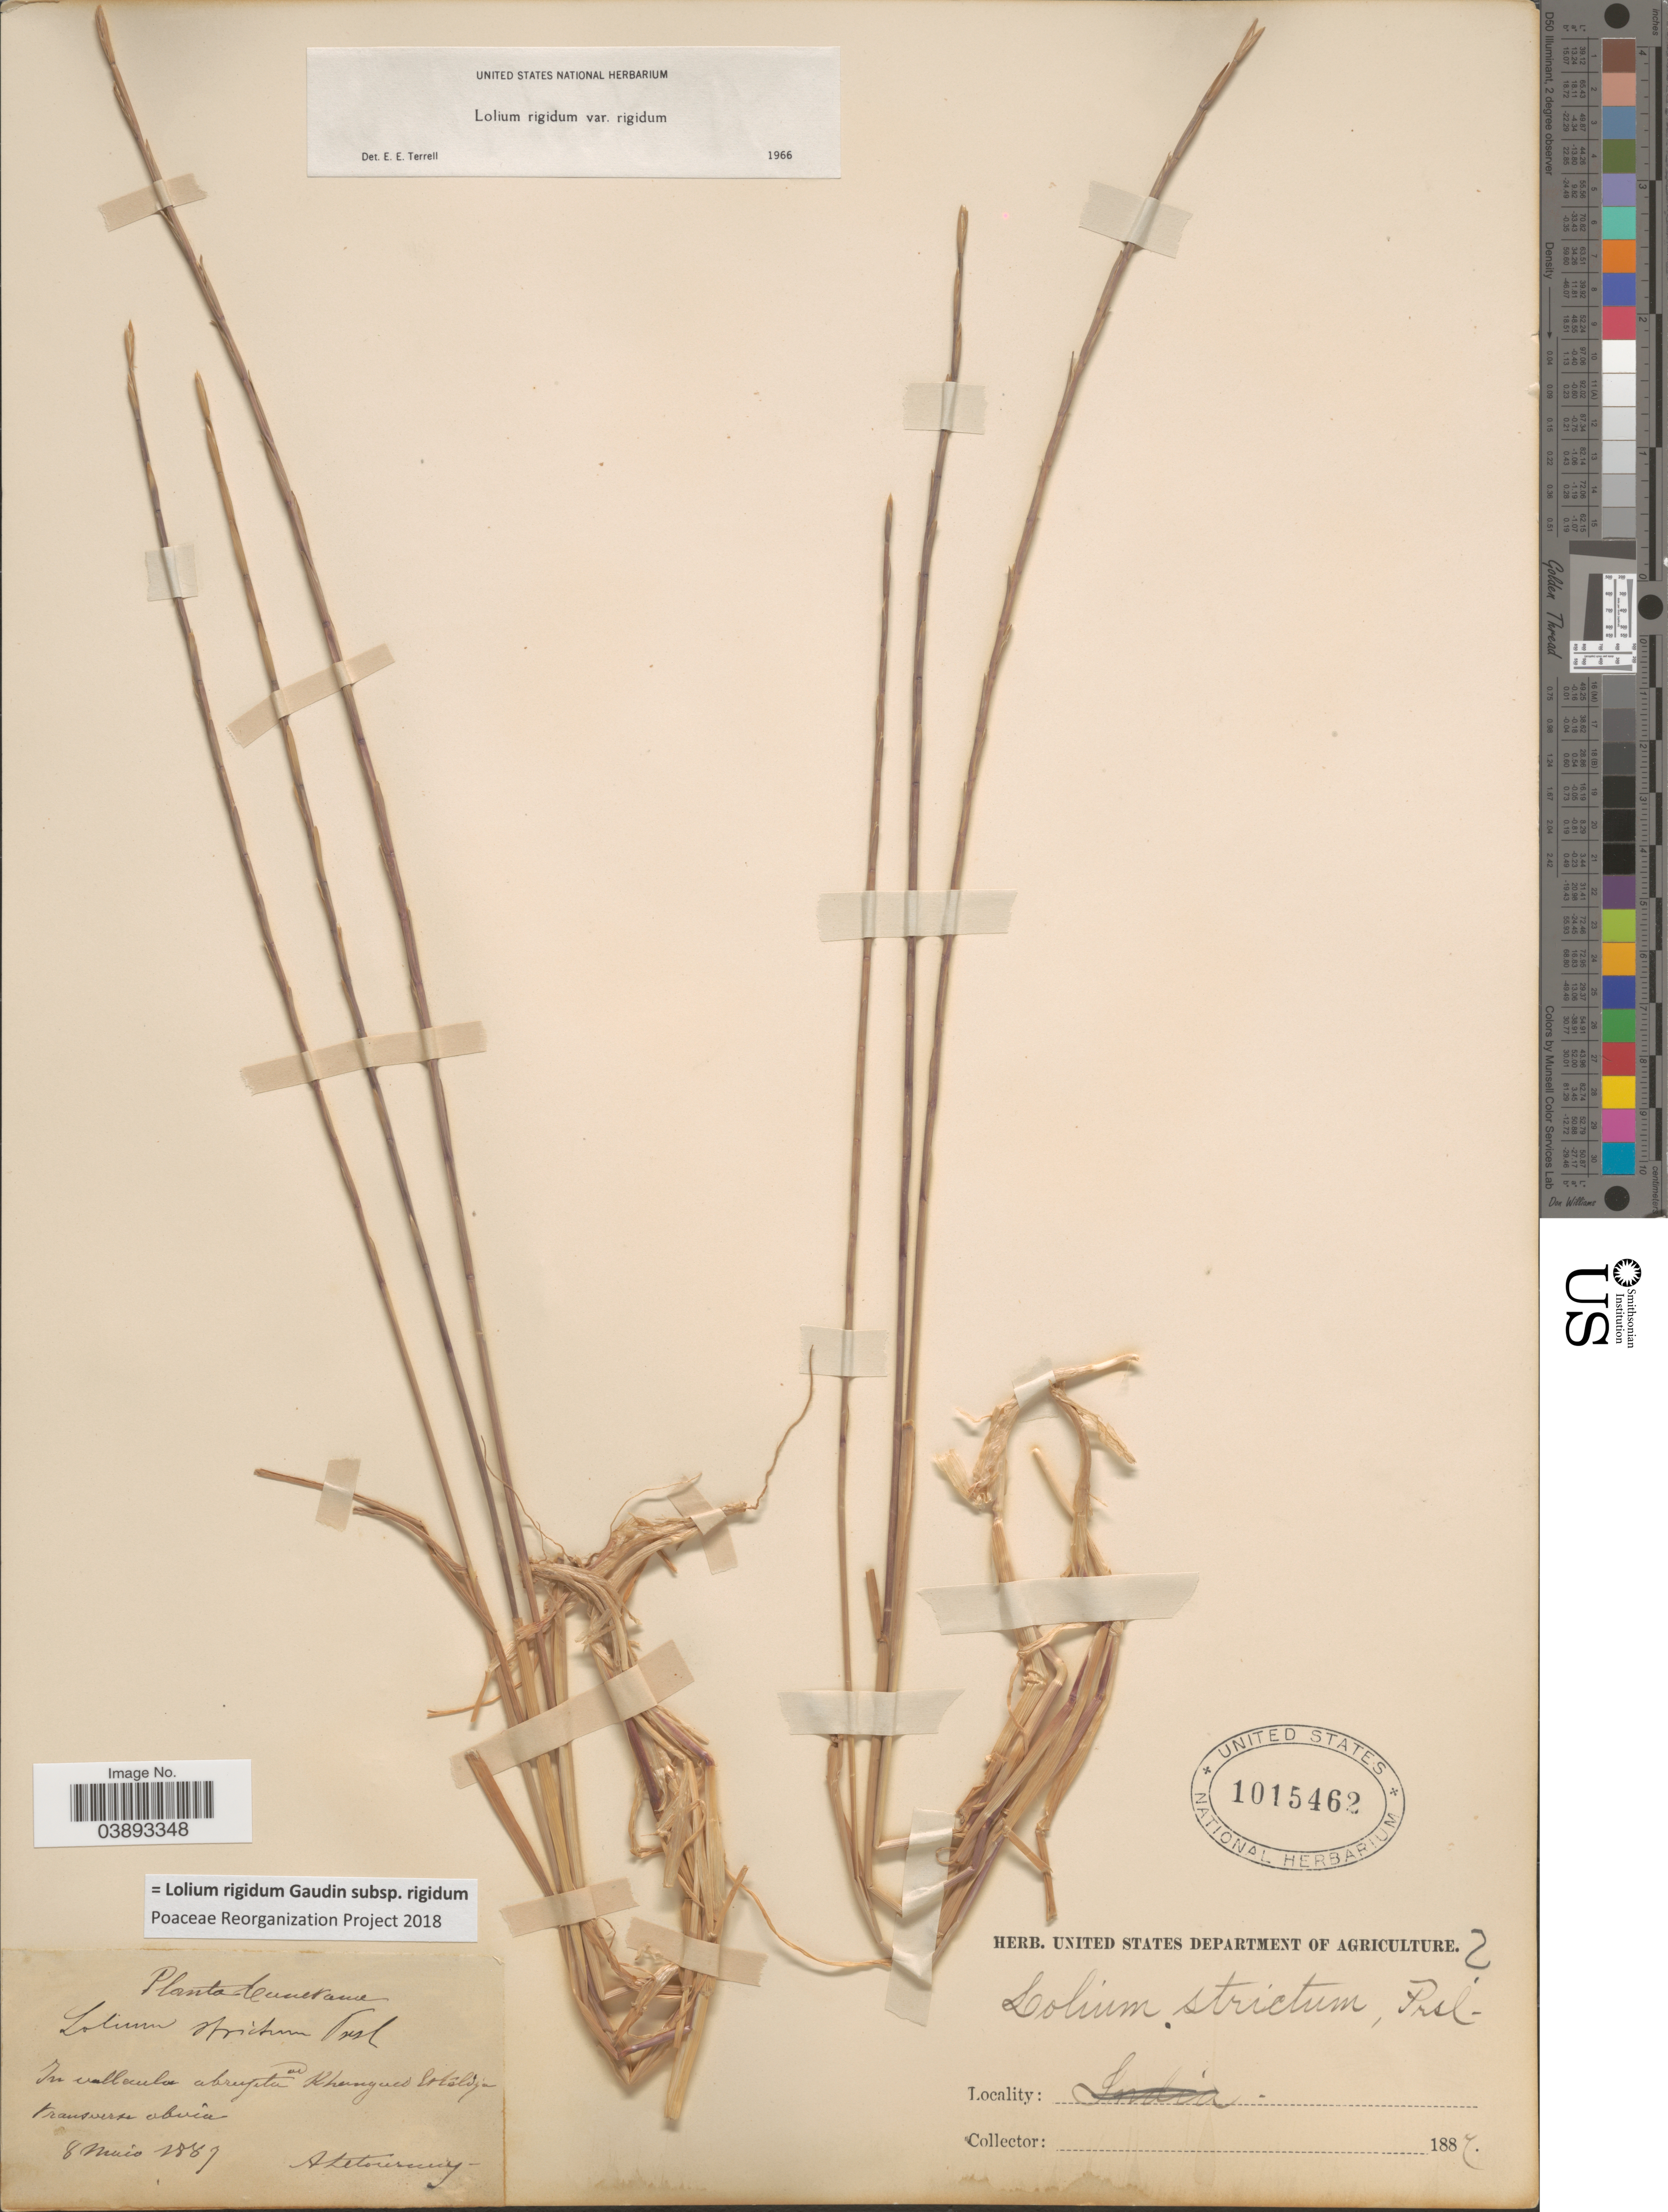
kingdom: Plantae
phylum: Tracheophyta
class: Liliopsida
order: Poales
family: Poaceae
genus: Lolium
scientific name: Lolium rigidum subsp. rigidum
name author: Gaudin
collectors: A. Letourneux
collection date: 1887-05-08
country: Tunisia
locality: Tunetana. In vallaula abrupta ad Khangud Estoldja transverse abvia. [interpreted]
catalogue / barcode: US 1015462